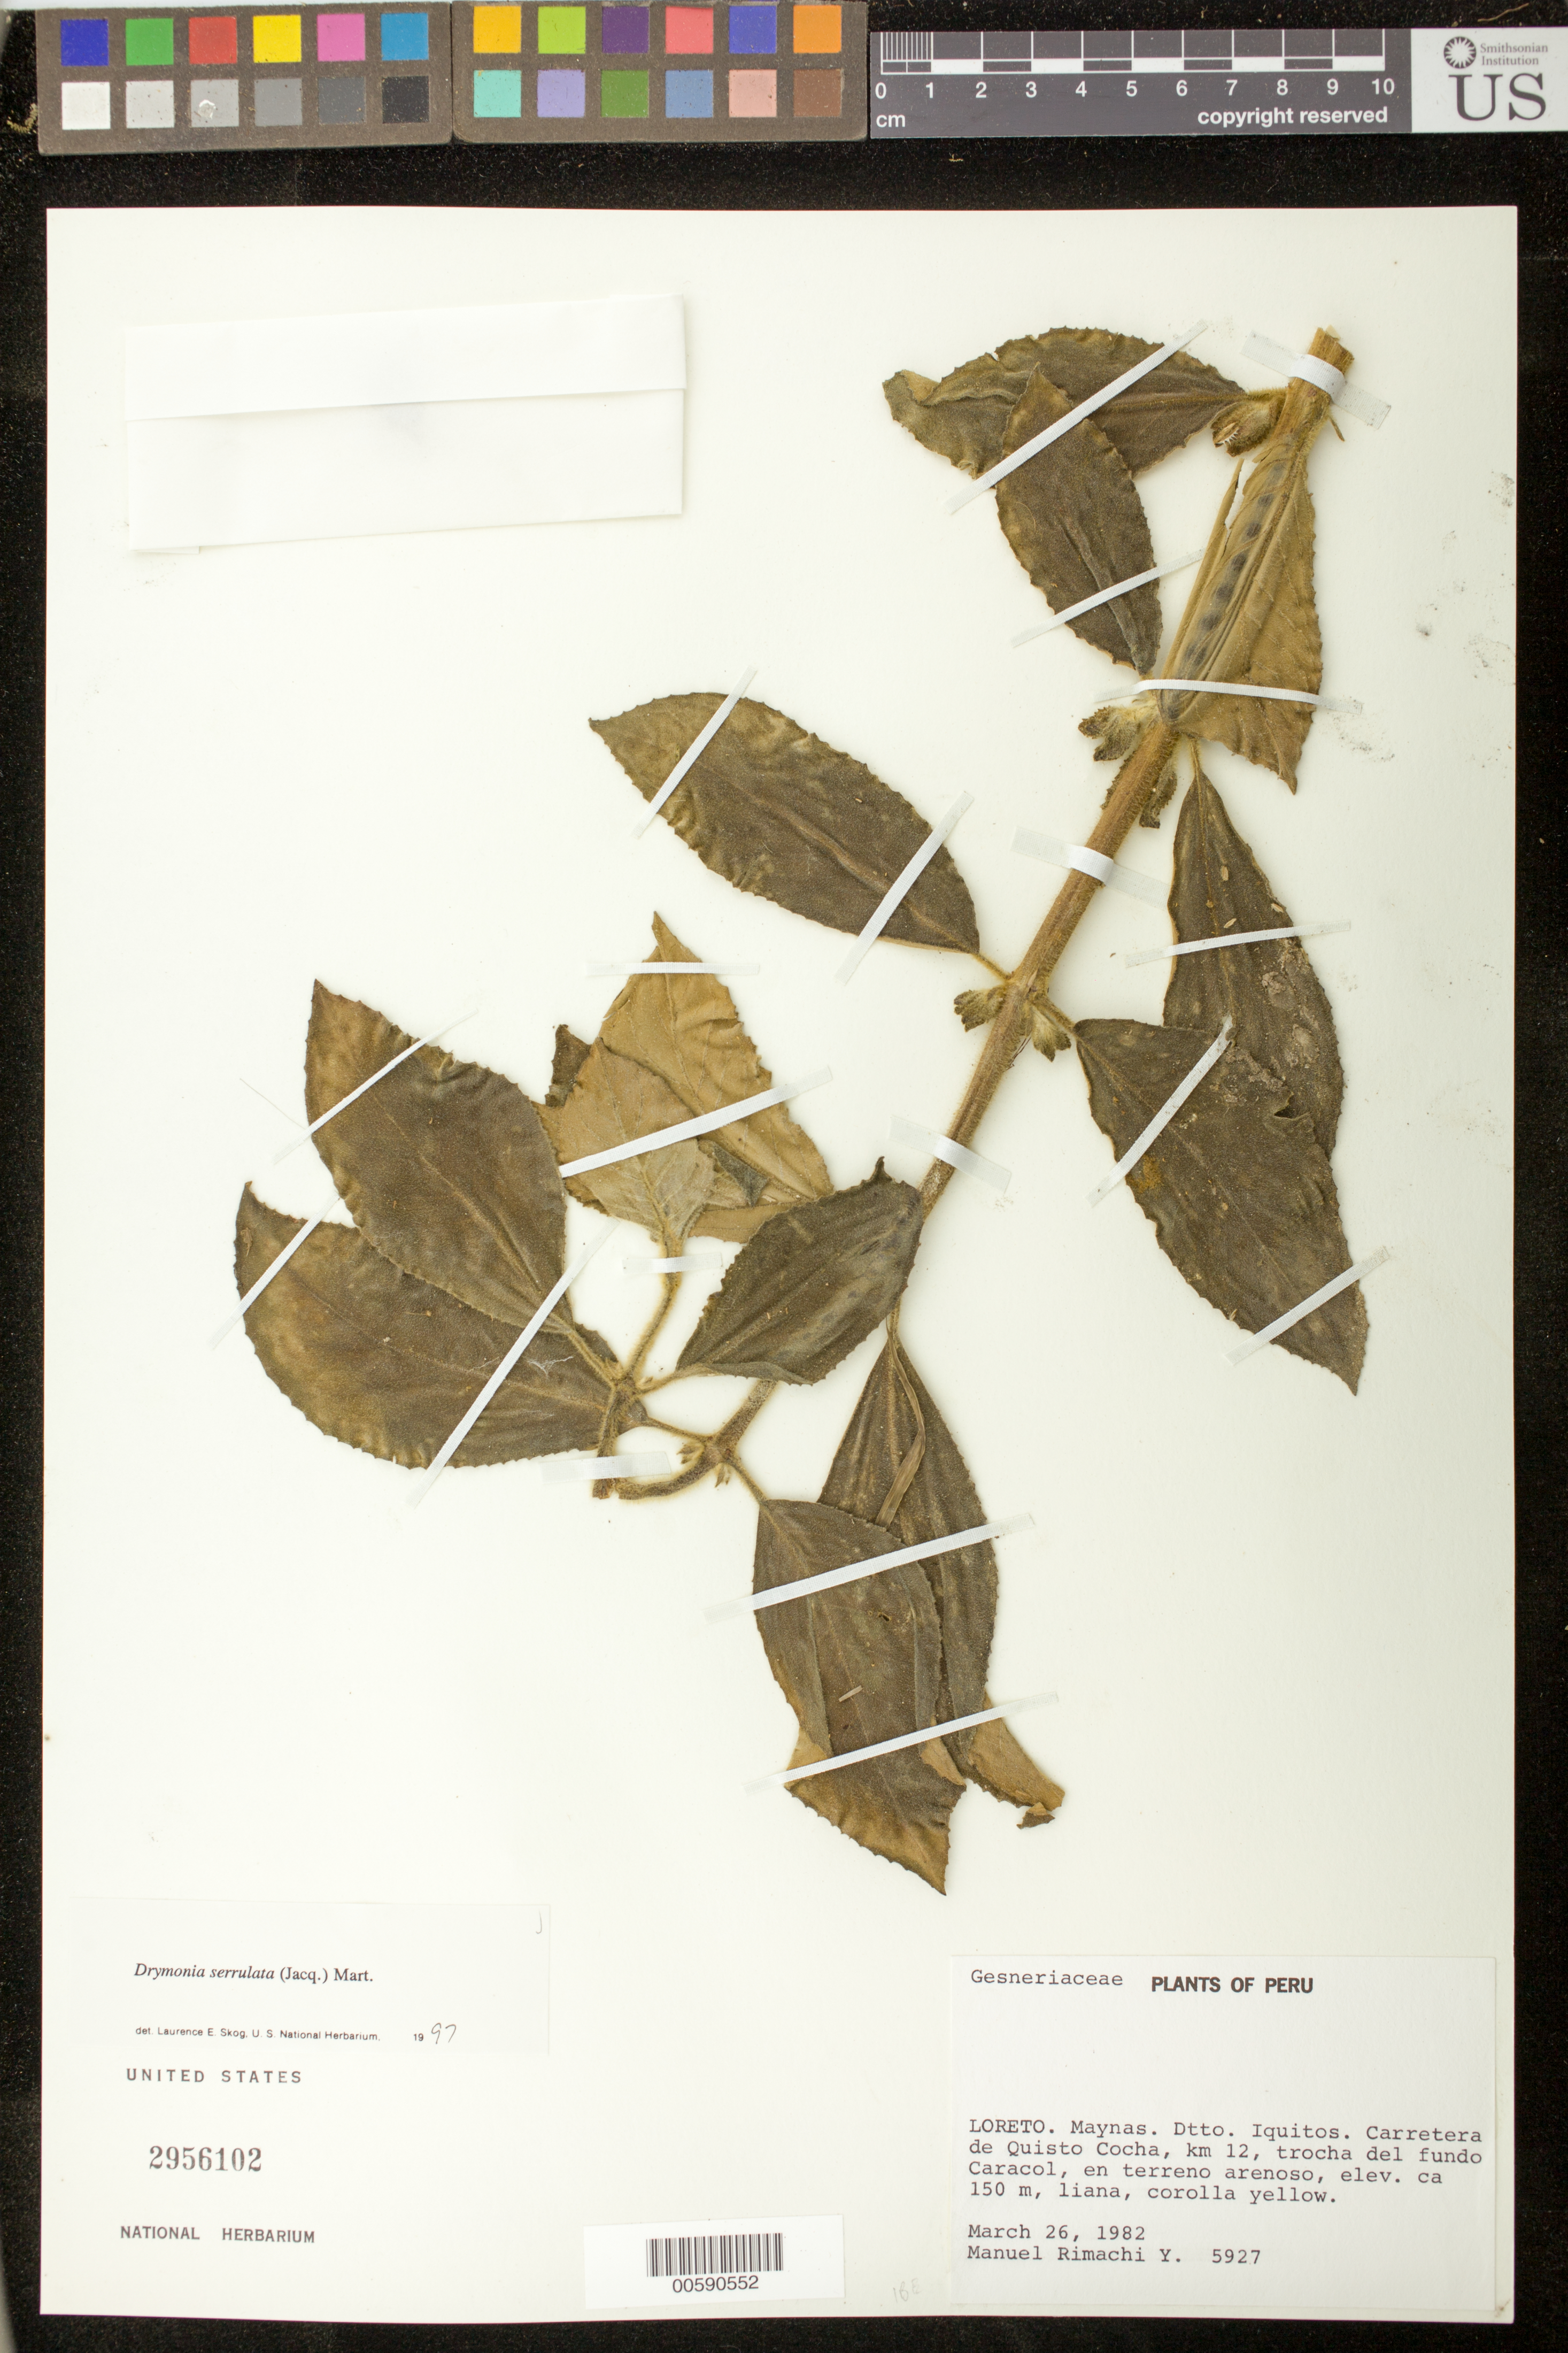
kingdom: Plantae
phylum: Tracheophyta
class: Magnoliopsida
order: Lamiales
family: Gesneriaceae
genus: Drymonia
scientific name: Drymonia serrulata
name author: (Jacq.) Mart.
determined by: Skog, Laurence E.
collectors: M. Rimachi Y.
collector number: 5927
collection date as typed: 26 Mar 1982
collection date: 1982-03-26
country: Peru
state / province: Loreto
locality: Maynas, Dtto. Iquitos; Carretera de Quisto Cocha, km 12, trocha del fundo Caracol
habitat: En terreno arenoso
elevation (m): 150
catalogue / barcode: US 2956102